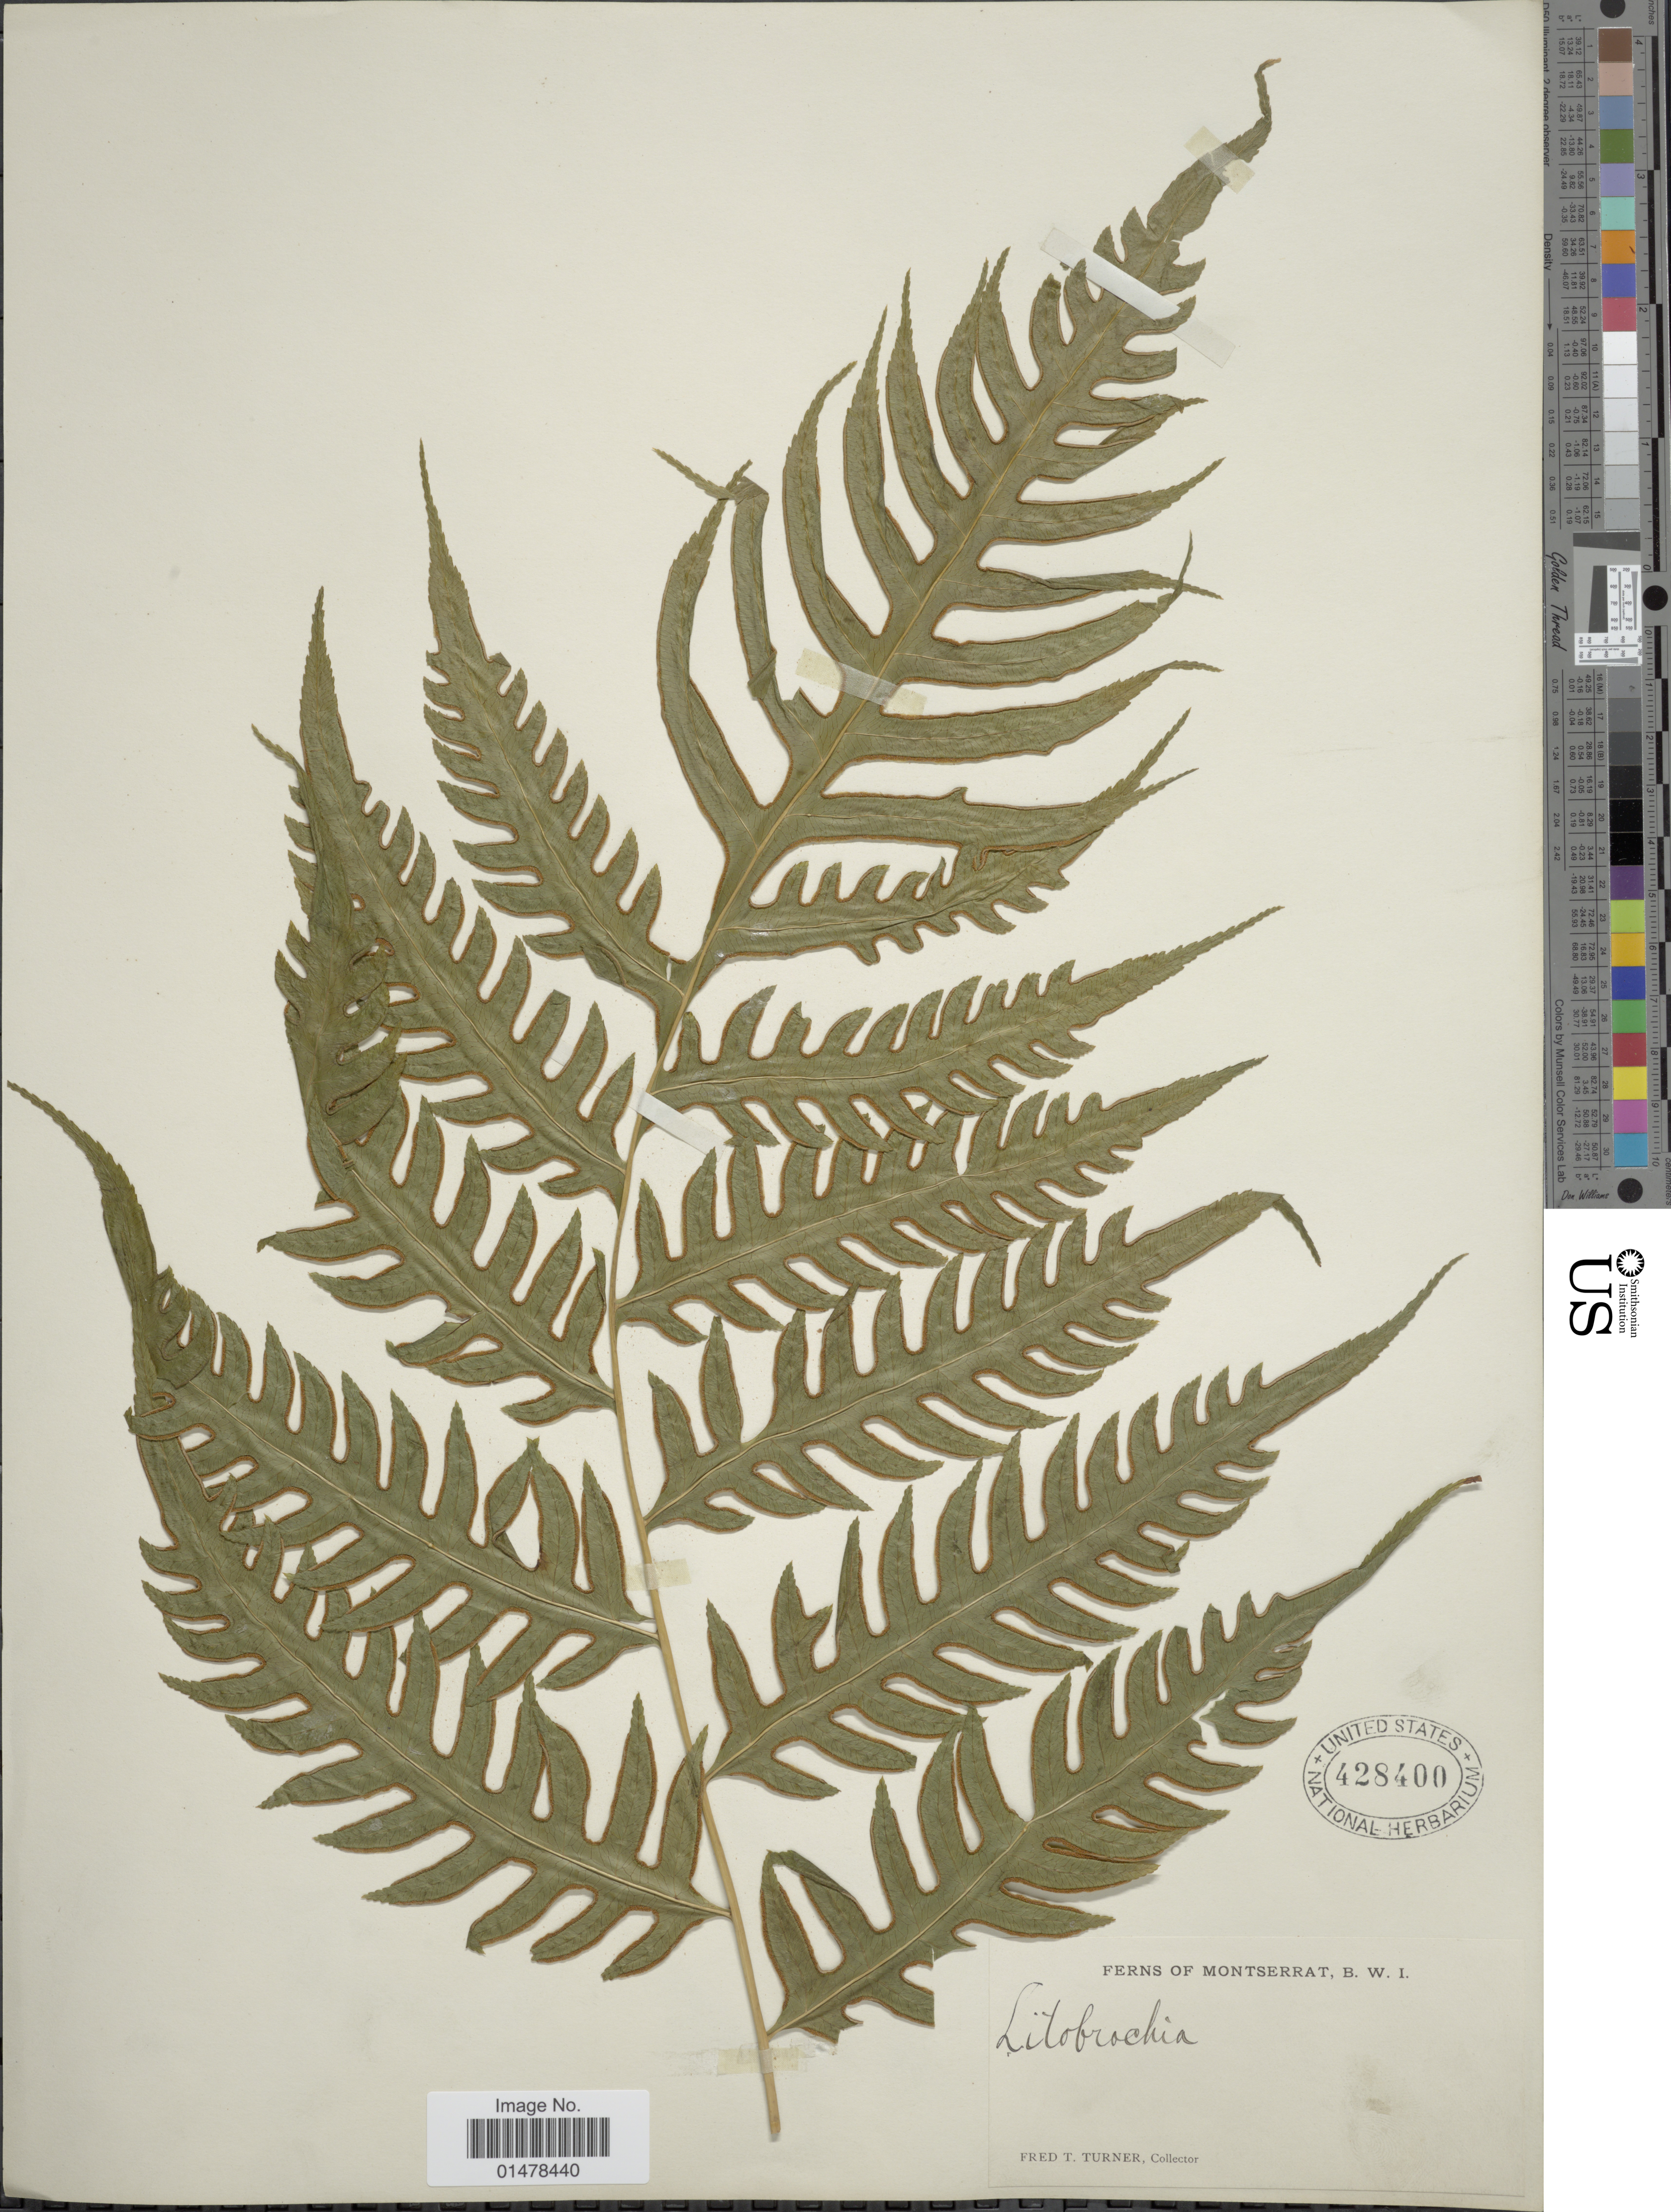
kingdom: Plantae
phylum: Tracheophyta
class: Polypodiopsida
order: Polypodiales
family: Pteridaceae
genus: Pteris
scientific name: Pteris altissima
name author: Poir.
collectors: F. T. Turner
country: Montserrat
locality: Ferns of Montserrat, B.W.I.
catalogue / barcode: US 428400